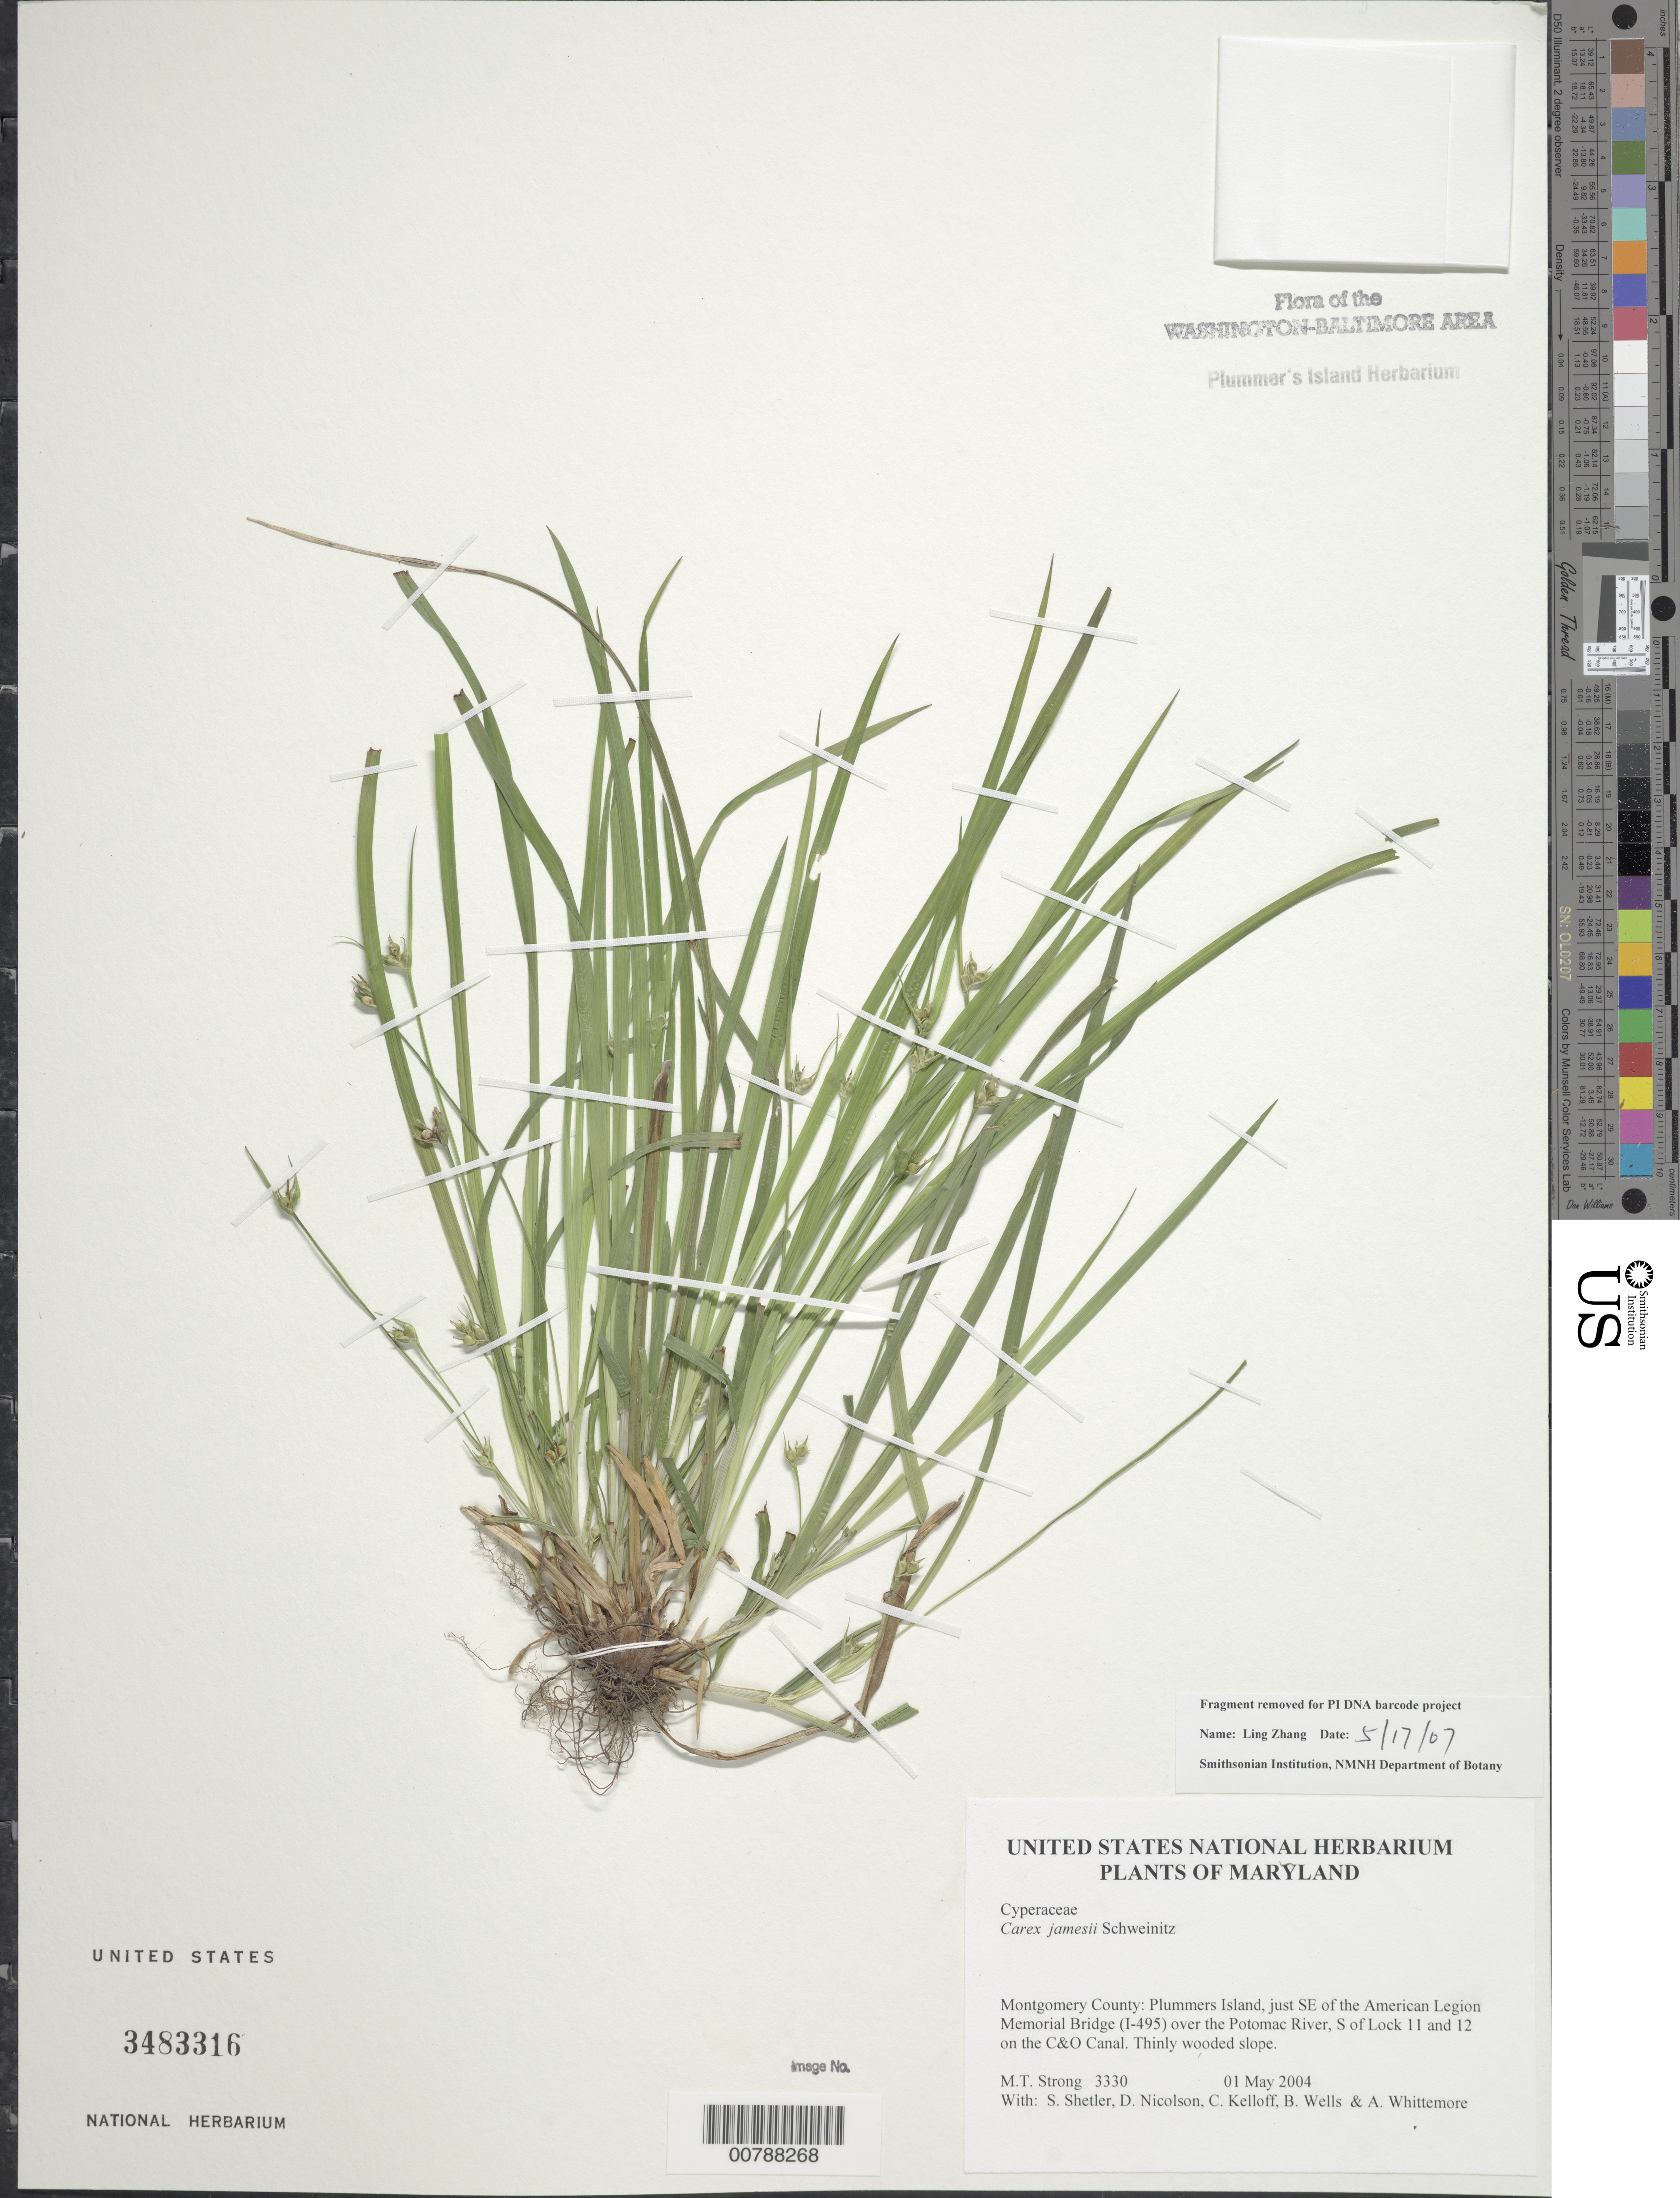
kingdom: Plantae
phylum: Tracheophyta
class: Liliopsida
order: Poales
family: Cyperaceae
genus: Carex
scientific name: Carex jamesii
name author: Schwein.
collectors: M. T. Strong, S. Shetler, D. H. Nicolson, C. L. Kelloff, B. Wells & A. Whittemore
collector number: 3331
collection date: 2004-05-01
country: United States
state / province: Maryland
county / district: Montgomery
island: Plummers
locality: Plummers Island, just SE of the American Legion Memorial Bridge (I-495) over the Potomac River, S of Lock 11 and 12 on the C&O Canal.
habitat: Thinly wooded slope.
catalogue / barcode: US 3483316